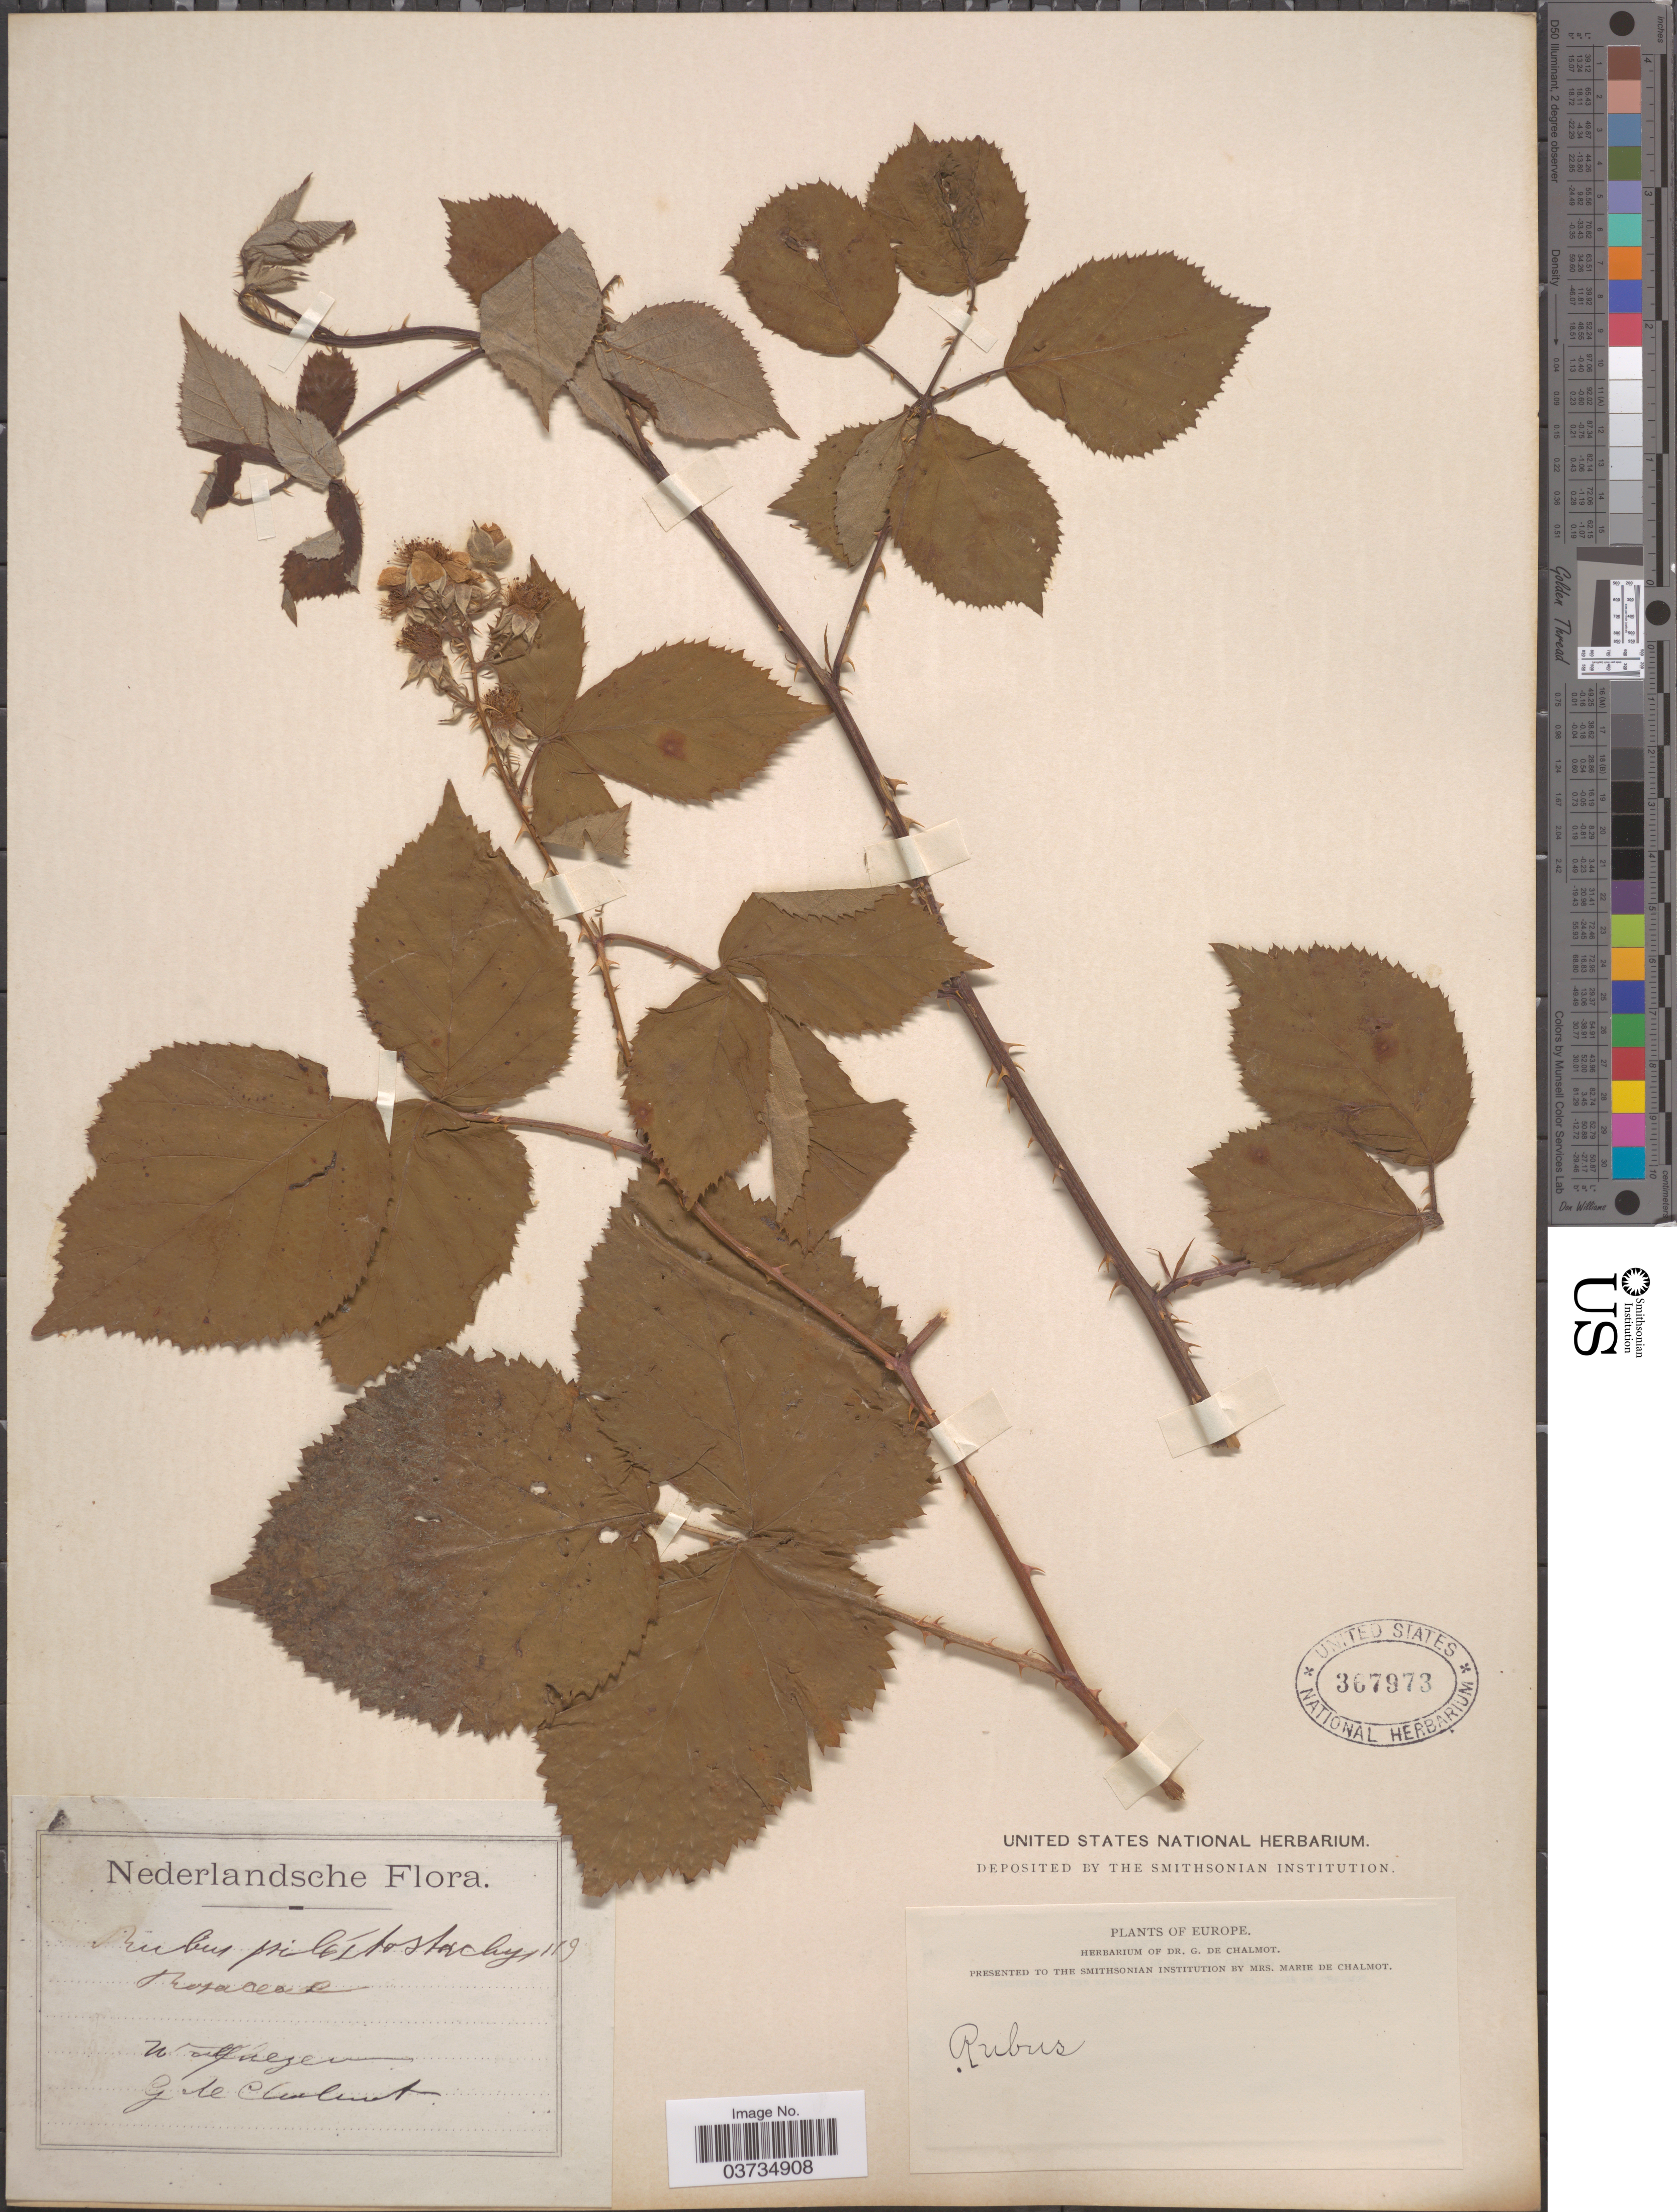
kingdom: Plantae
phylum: Tracheophyta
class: Magnoliopsida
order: Rosales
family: Rosaceae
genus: Rubus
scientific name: Rubus piletostachys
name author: Gren. & Godr.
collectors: G. de Chalmot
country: Netherlands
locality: Nederlandsche. Wolfhezen.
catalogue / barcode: US 367973